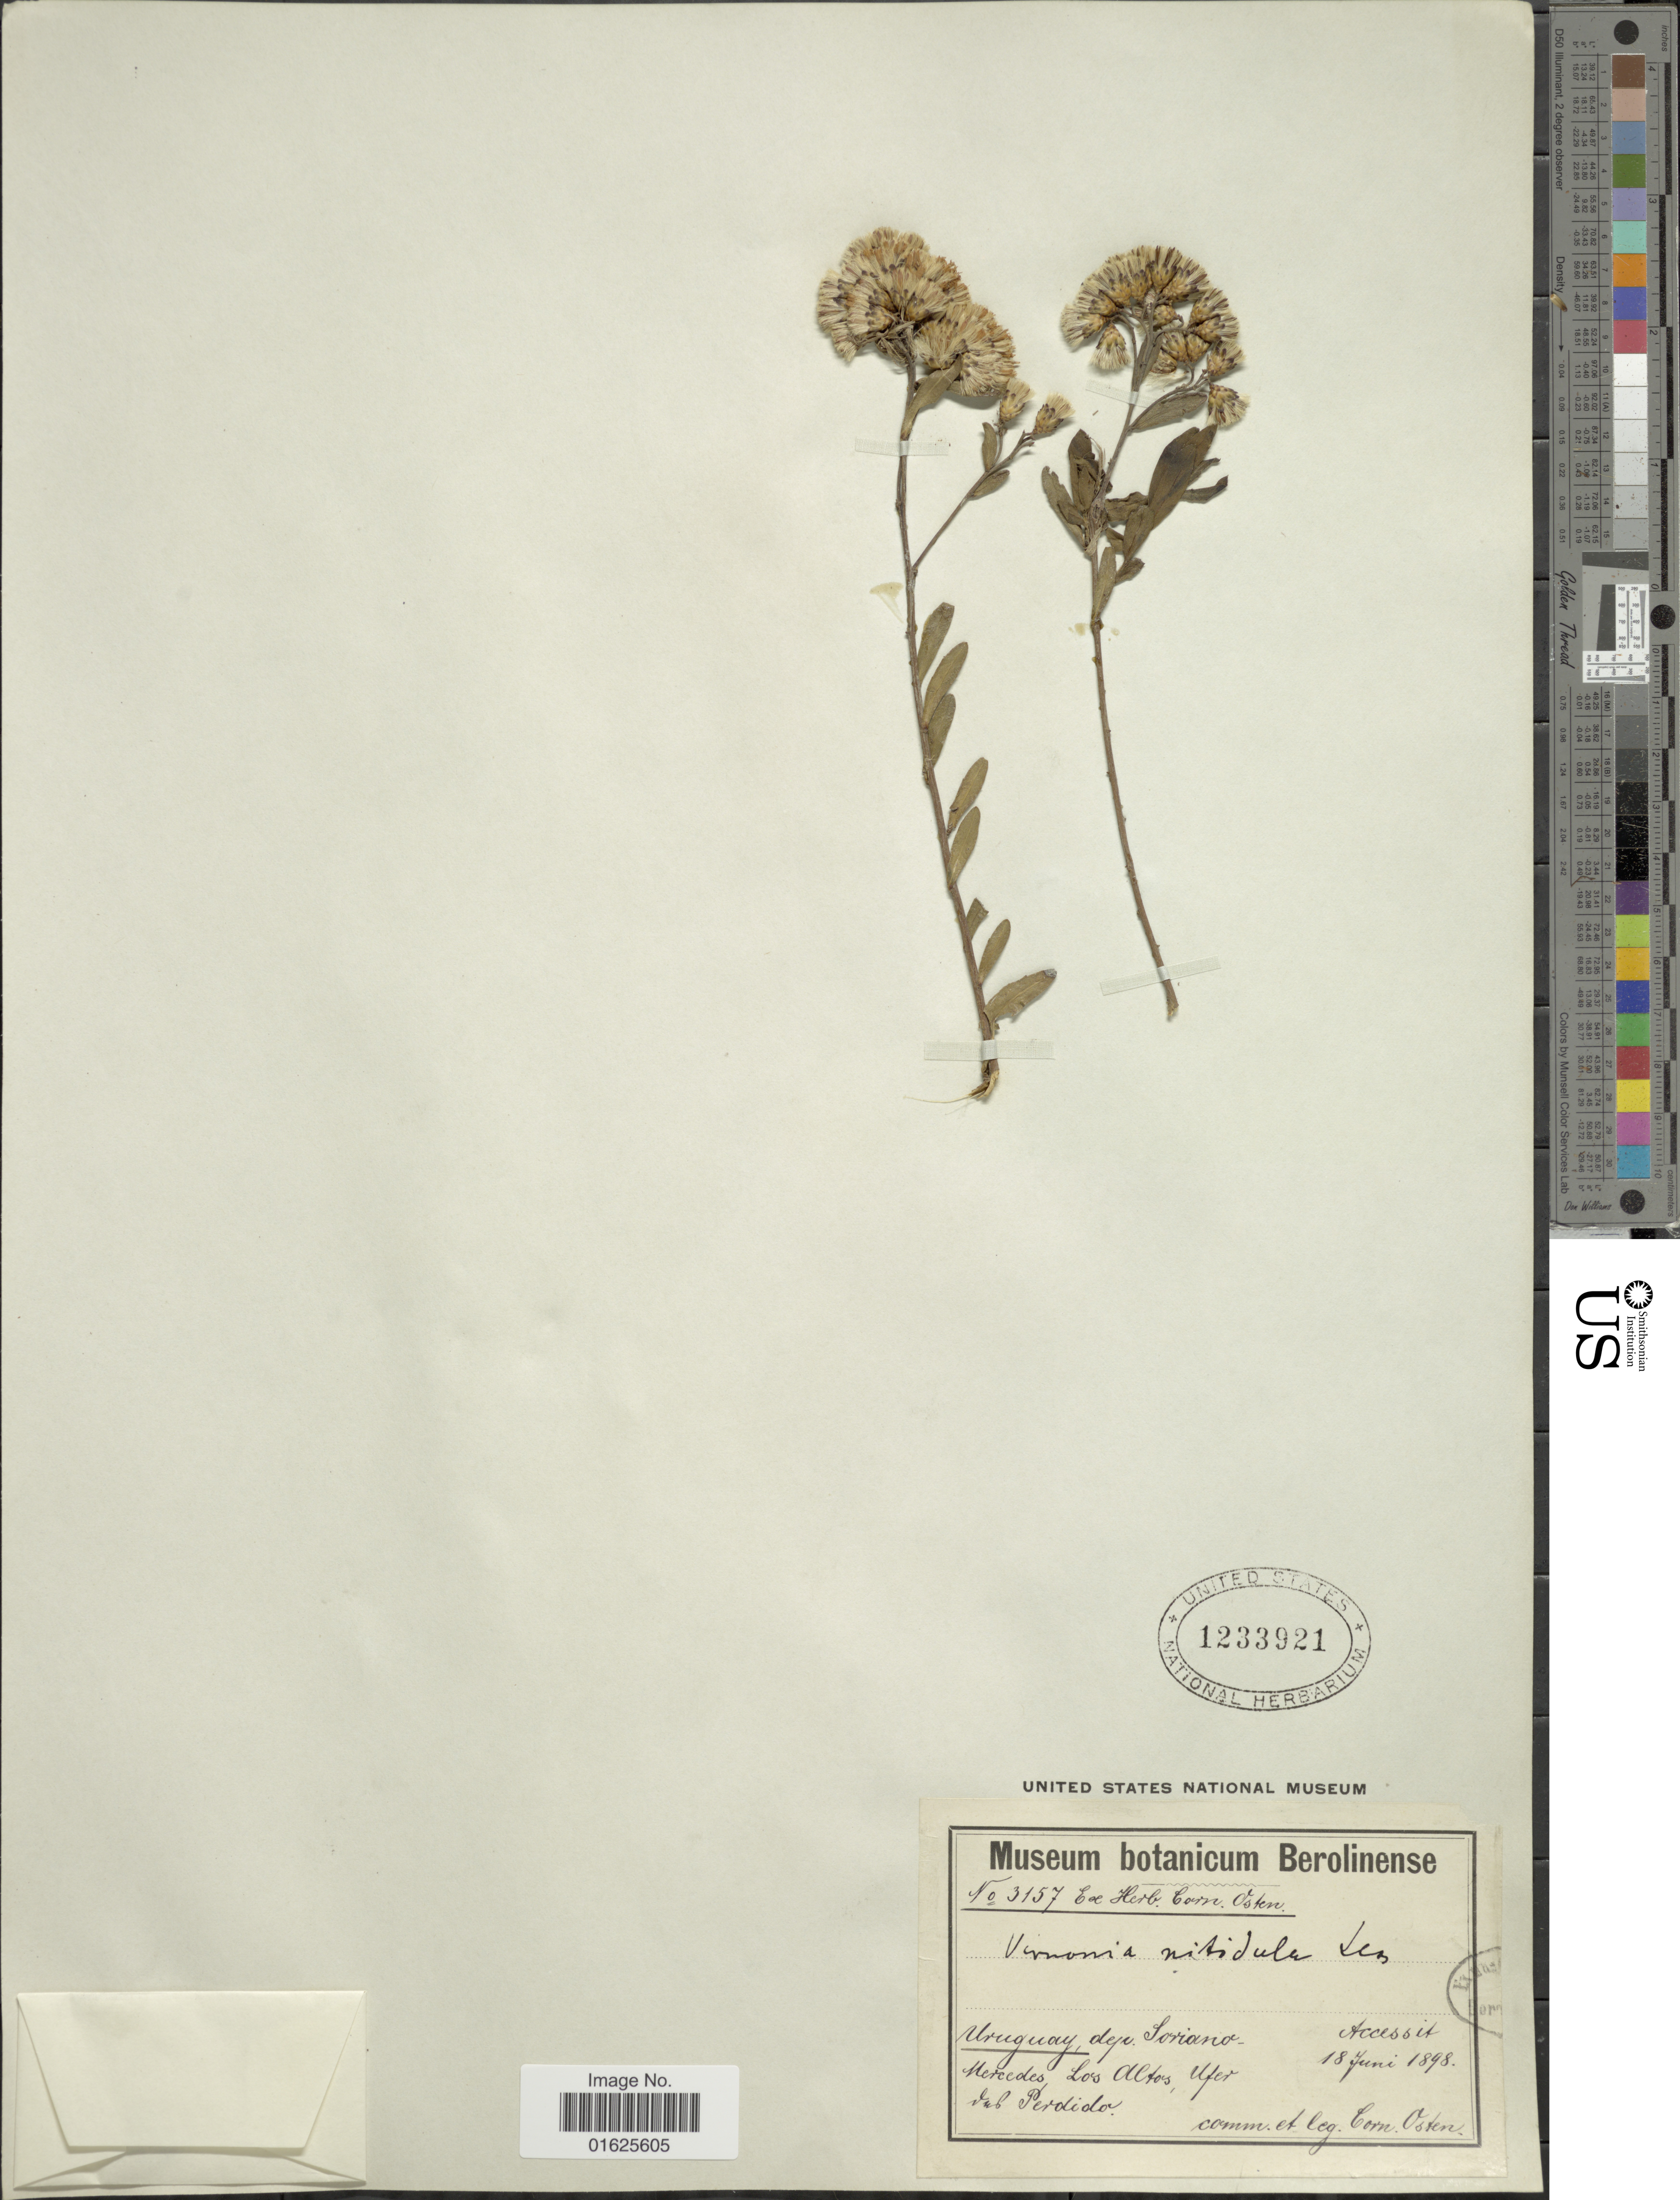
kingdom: Plantae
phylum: Tracheophyta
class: Magnoliopsida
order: Asterales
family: Asteraceae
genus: Vernonanthura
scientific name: Vernonanthura nitidula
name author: (Less.) H. Rob.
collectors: C. Osten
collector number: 3157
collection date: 1898-06-18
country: Uruguay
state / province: Soriano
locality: Dep. Soriano-Mercedes, Los Altos, Ufer Vub Perdido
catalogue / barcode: US 1233921